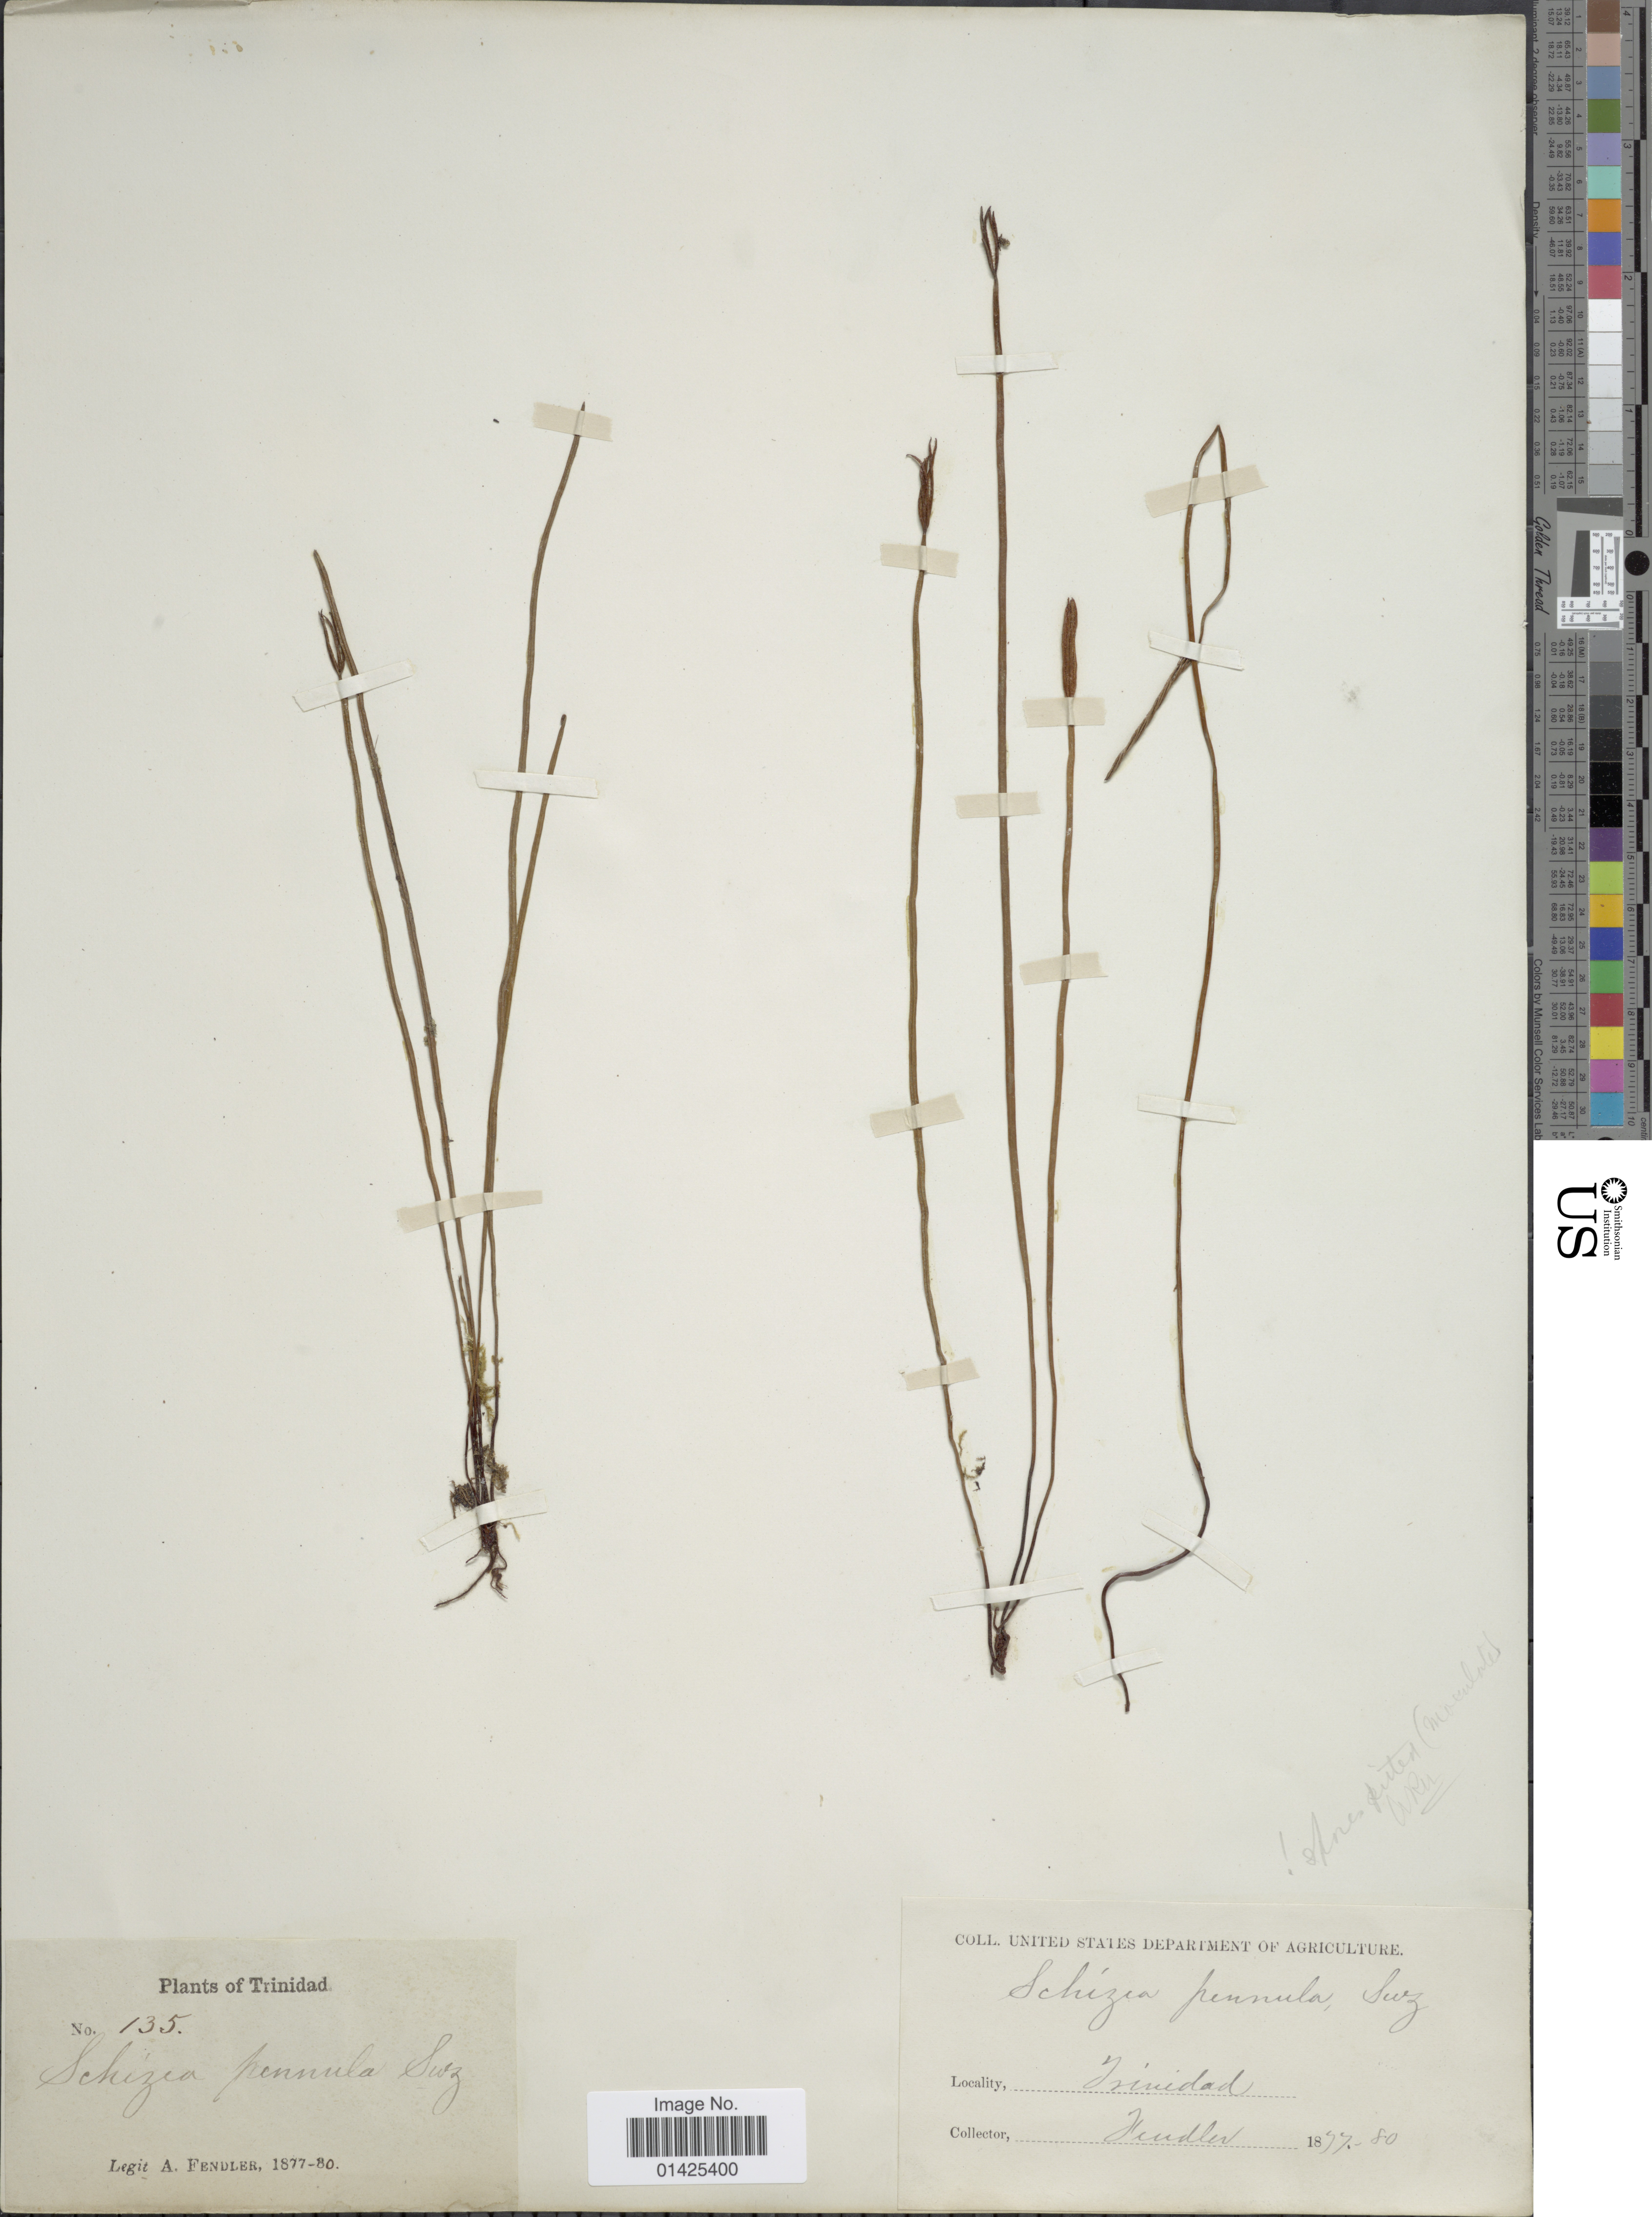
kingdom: Plantae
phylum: Tracheophyta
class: Polypodiopsida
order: Schizaeales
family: Schizaeaceae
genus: Actinostachys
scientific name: Actinostachys pennula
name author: (Sw.) Hook.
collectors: A. Fendler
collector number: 135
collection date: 1877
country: Trinidad and Tobago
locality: Trinidad.